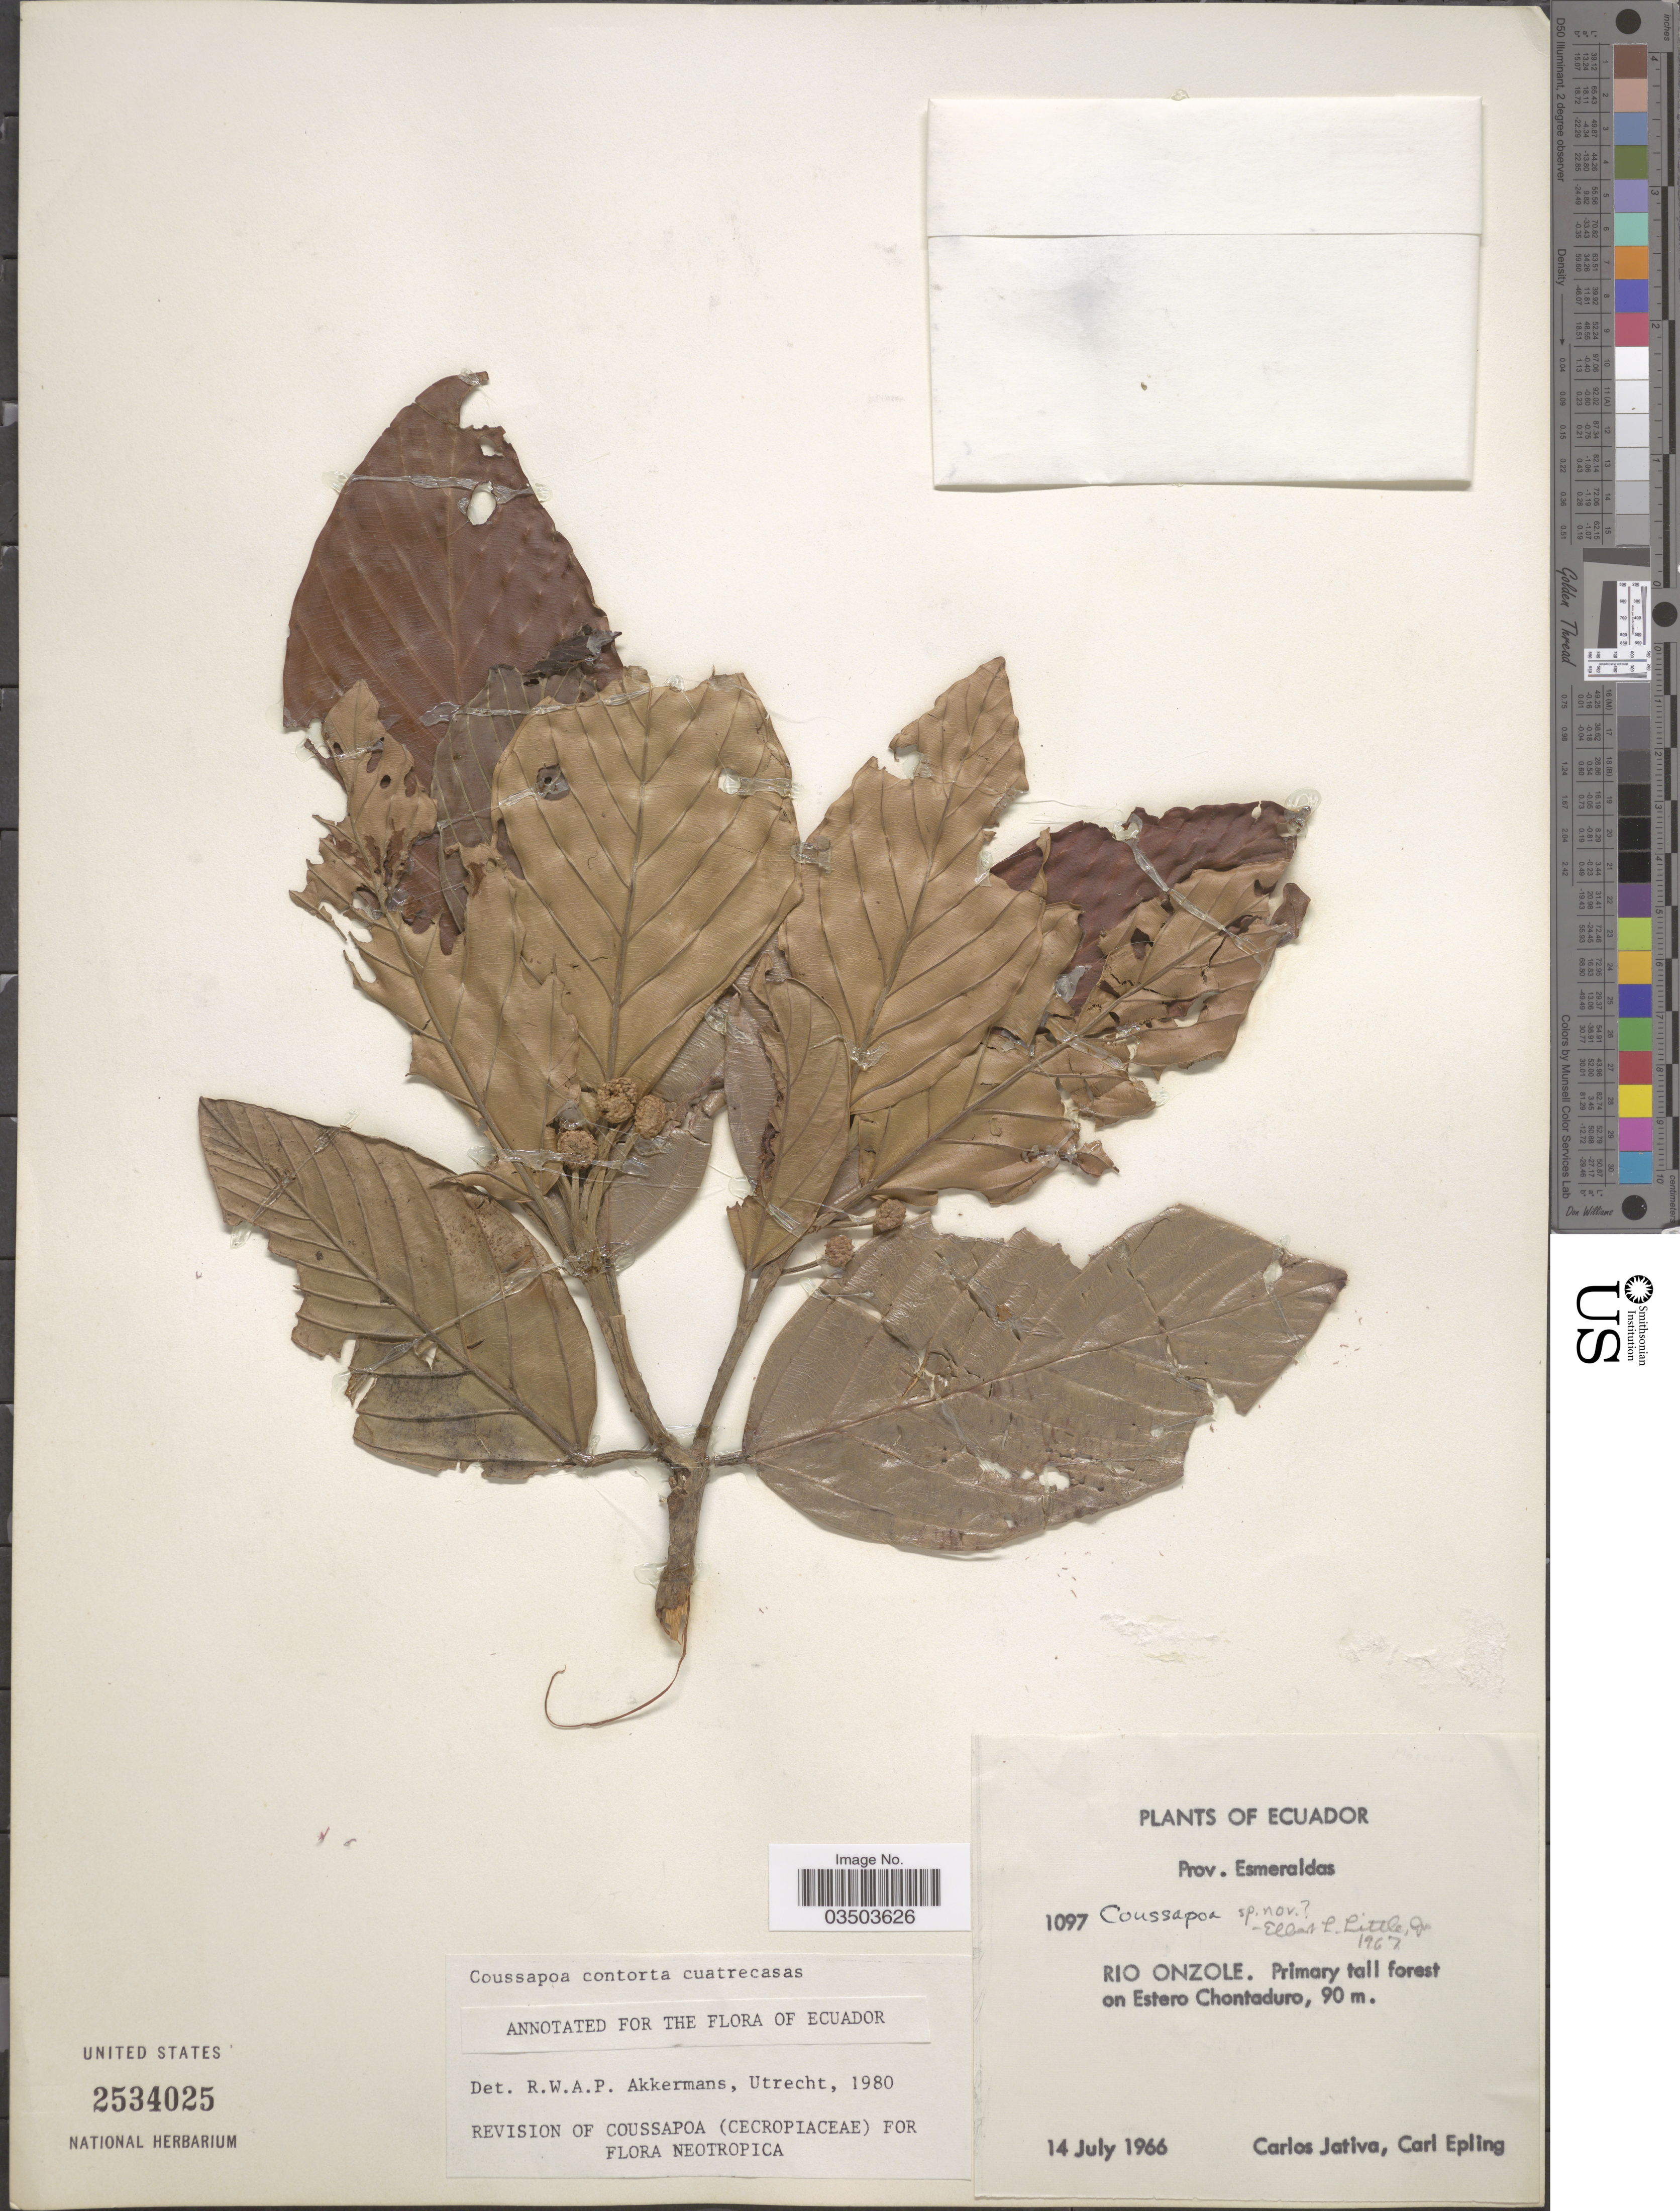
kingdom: Plantae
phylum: Tracheophyta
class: Magnoliopsida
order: Rosales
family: Urticaceae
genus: Coussapoa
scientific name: Coussapoa contorta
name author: Cuatrec.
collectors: C. D. Játiva & C. C. Epling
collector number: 1097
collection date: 1966-07-14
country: Ecuador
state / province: Esmeraldas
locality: Rio Onzole. Estero Chontaduro.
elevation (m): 90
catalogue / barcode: US 2534025